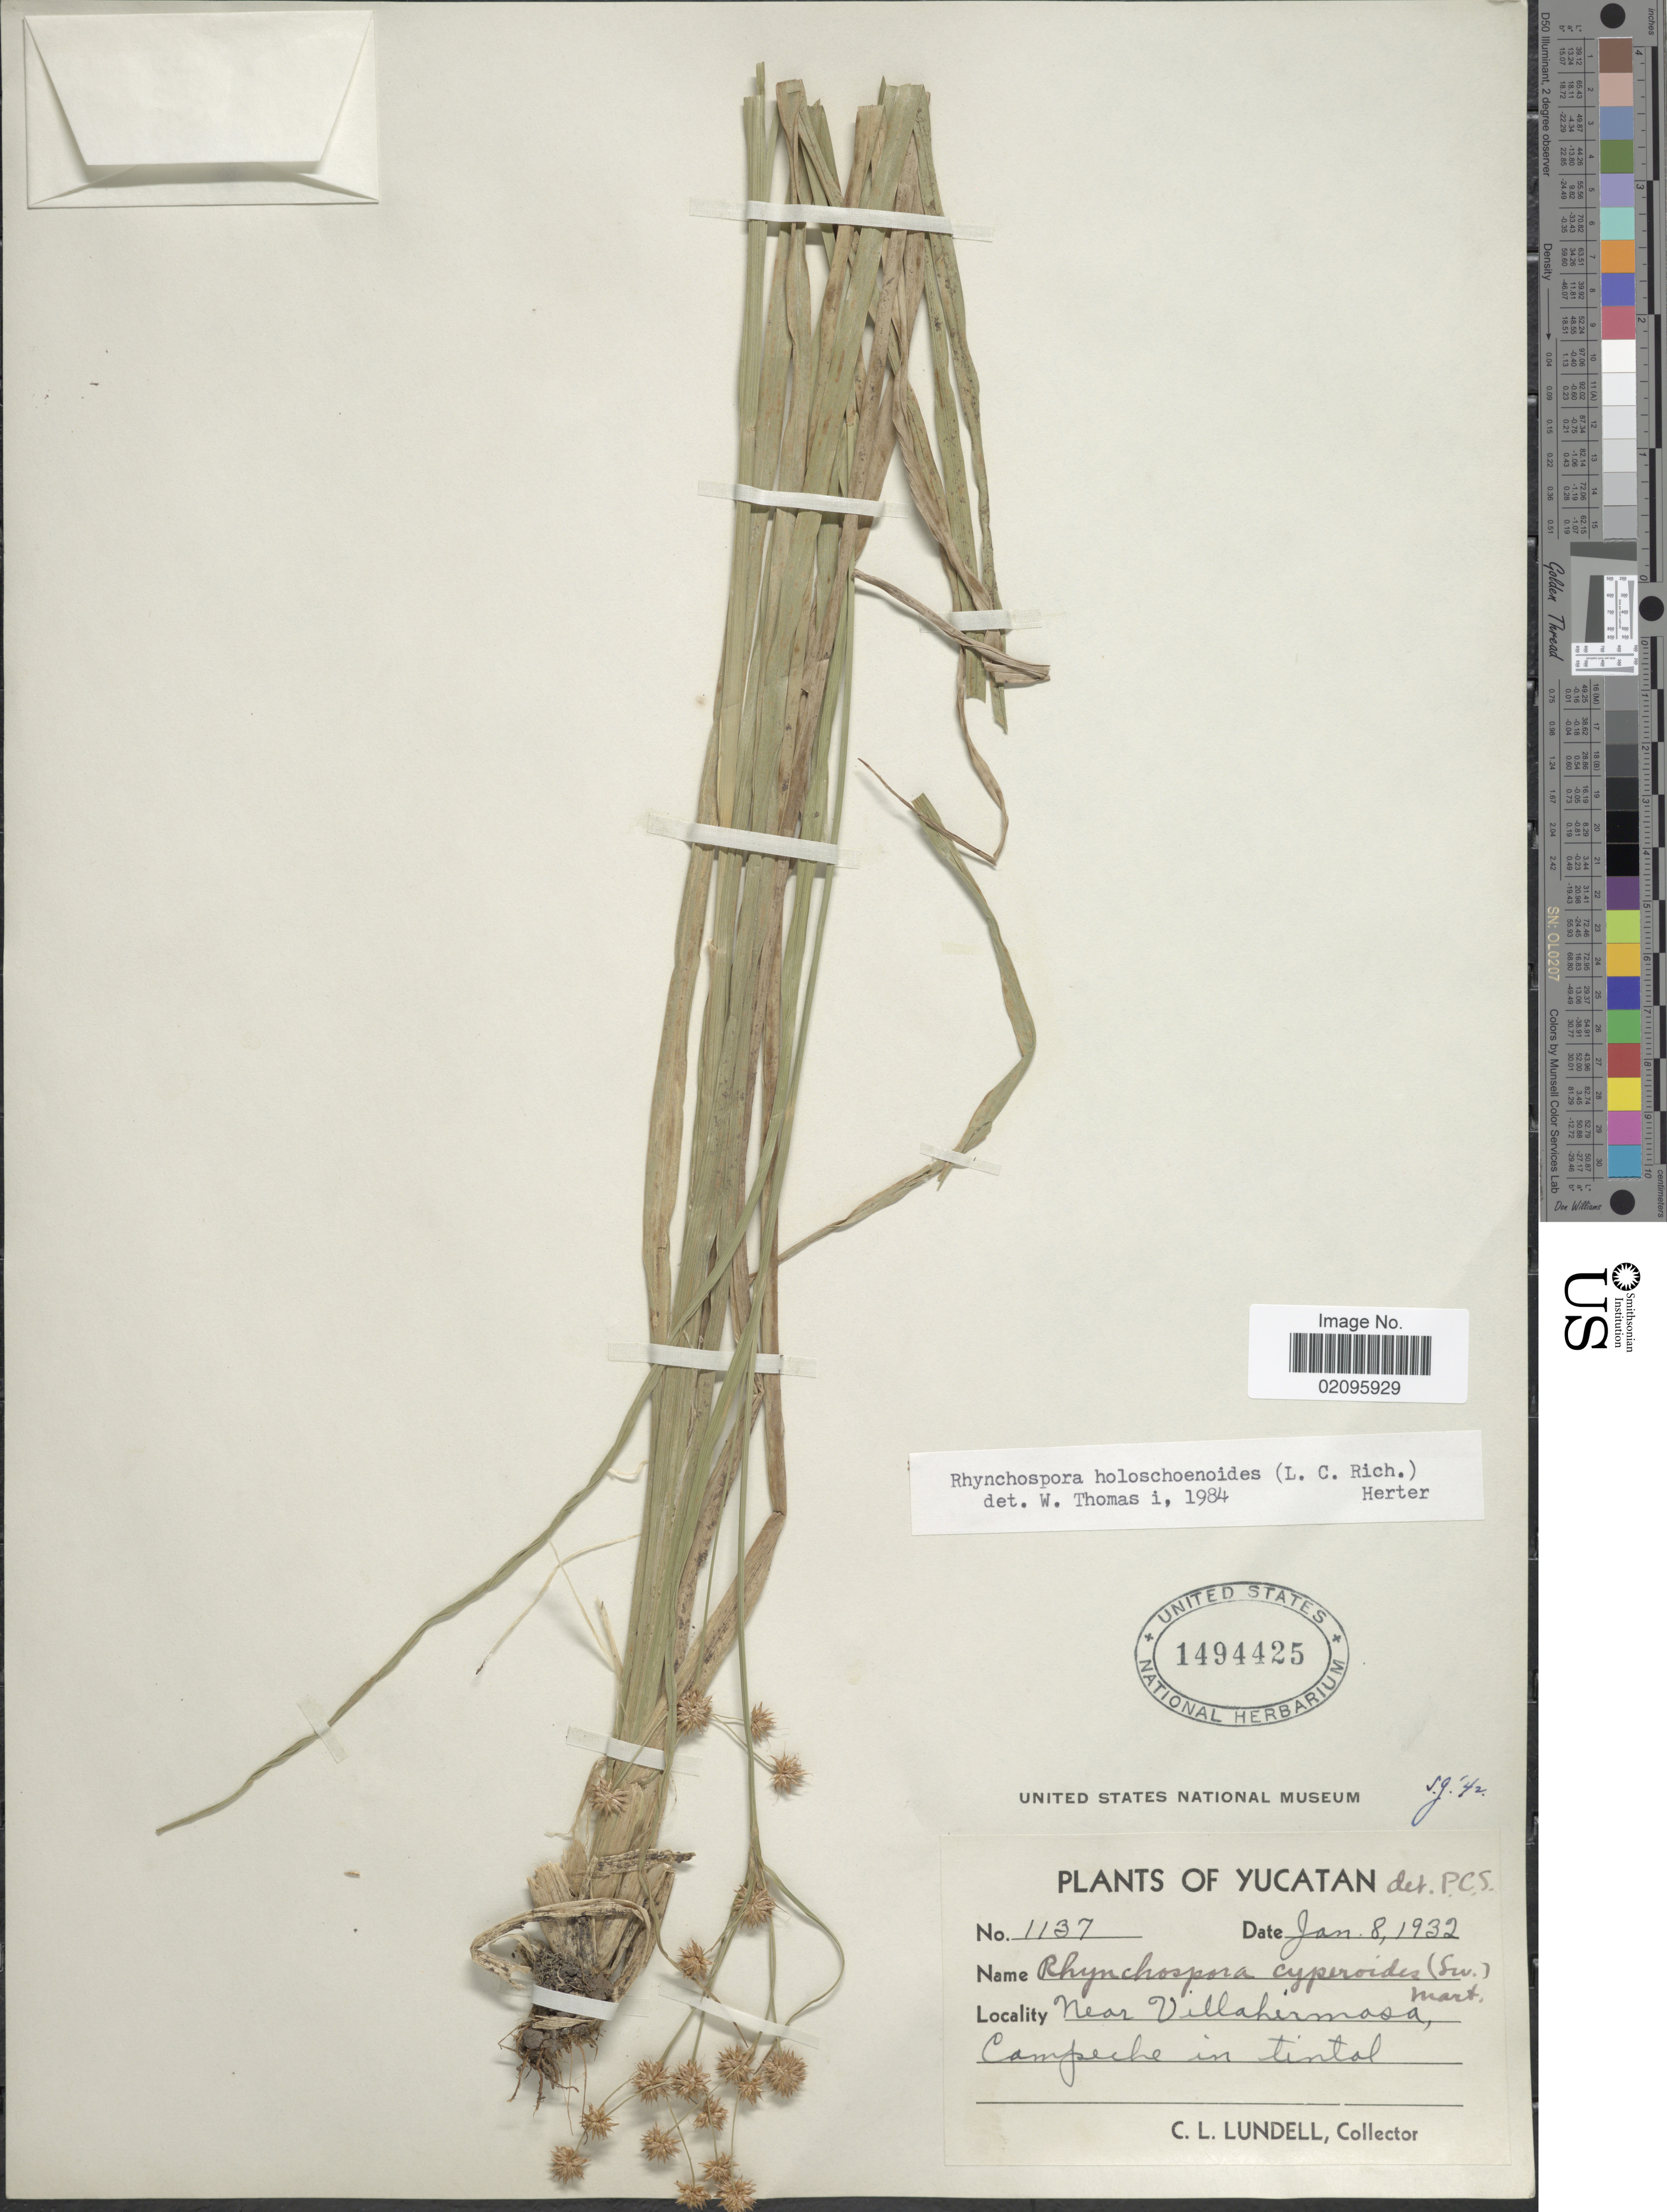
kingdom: Plantae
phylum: Tracheophyta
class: Liliopsida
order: Poales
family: Cyperaceae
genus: Rhynchospora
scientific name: Rhynchospora holoschoenoides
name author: (Rich.) Herter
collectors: C. L. Lundell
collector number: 1137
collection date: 1932-01-08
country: Mexico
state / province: Campeche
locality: Yucatan, near Villahermosa, Campeche in tintal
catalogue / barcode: US 1494425